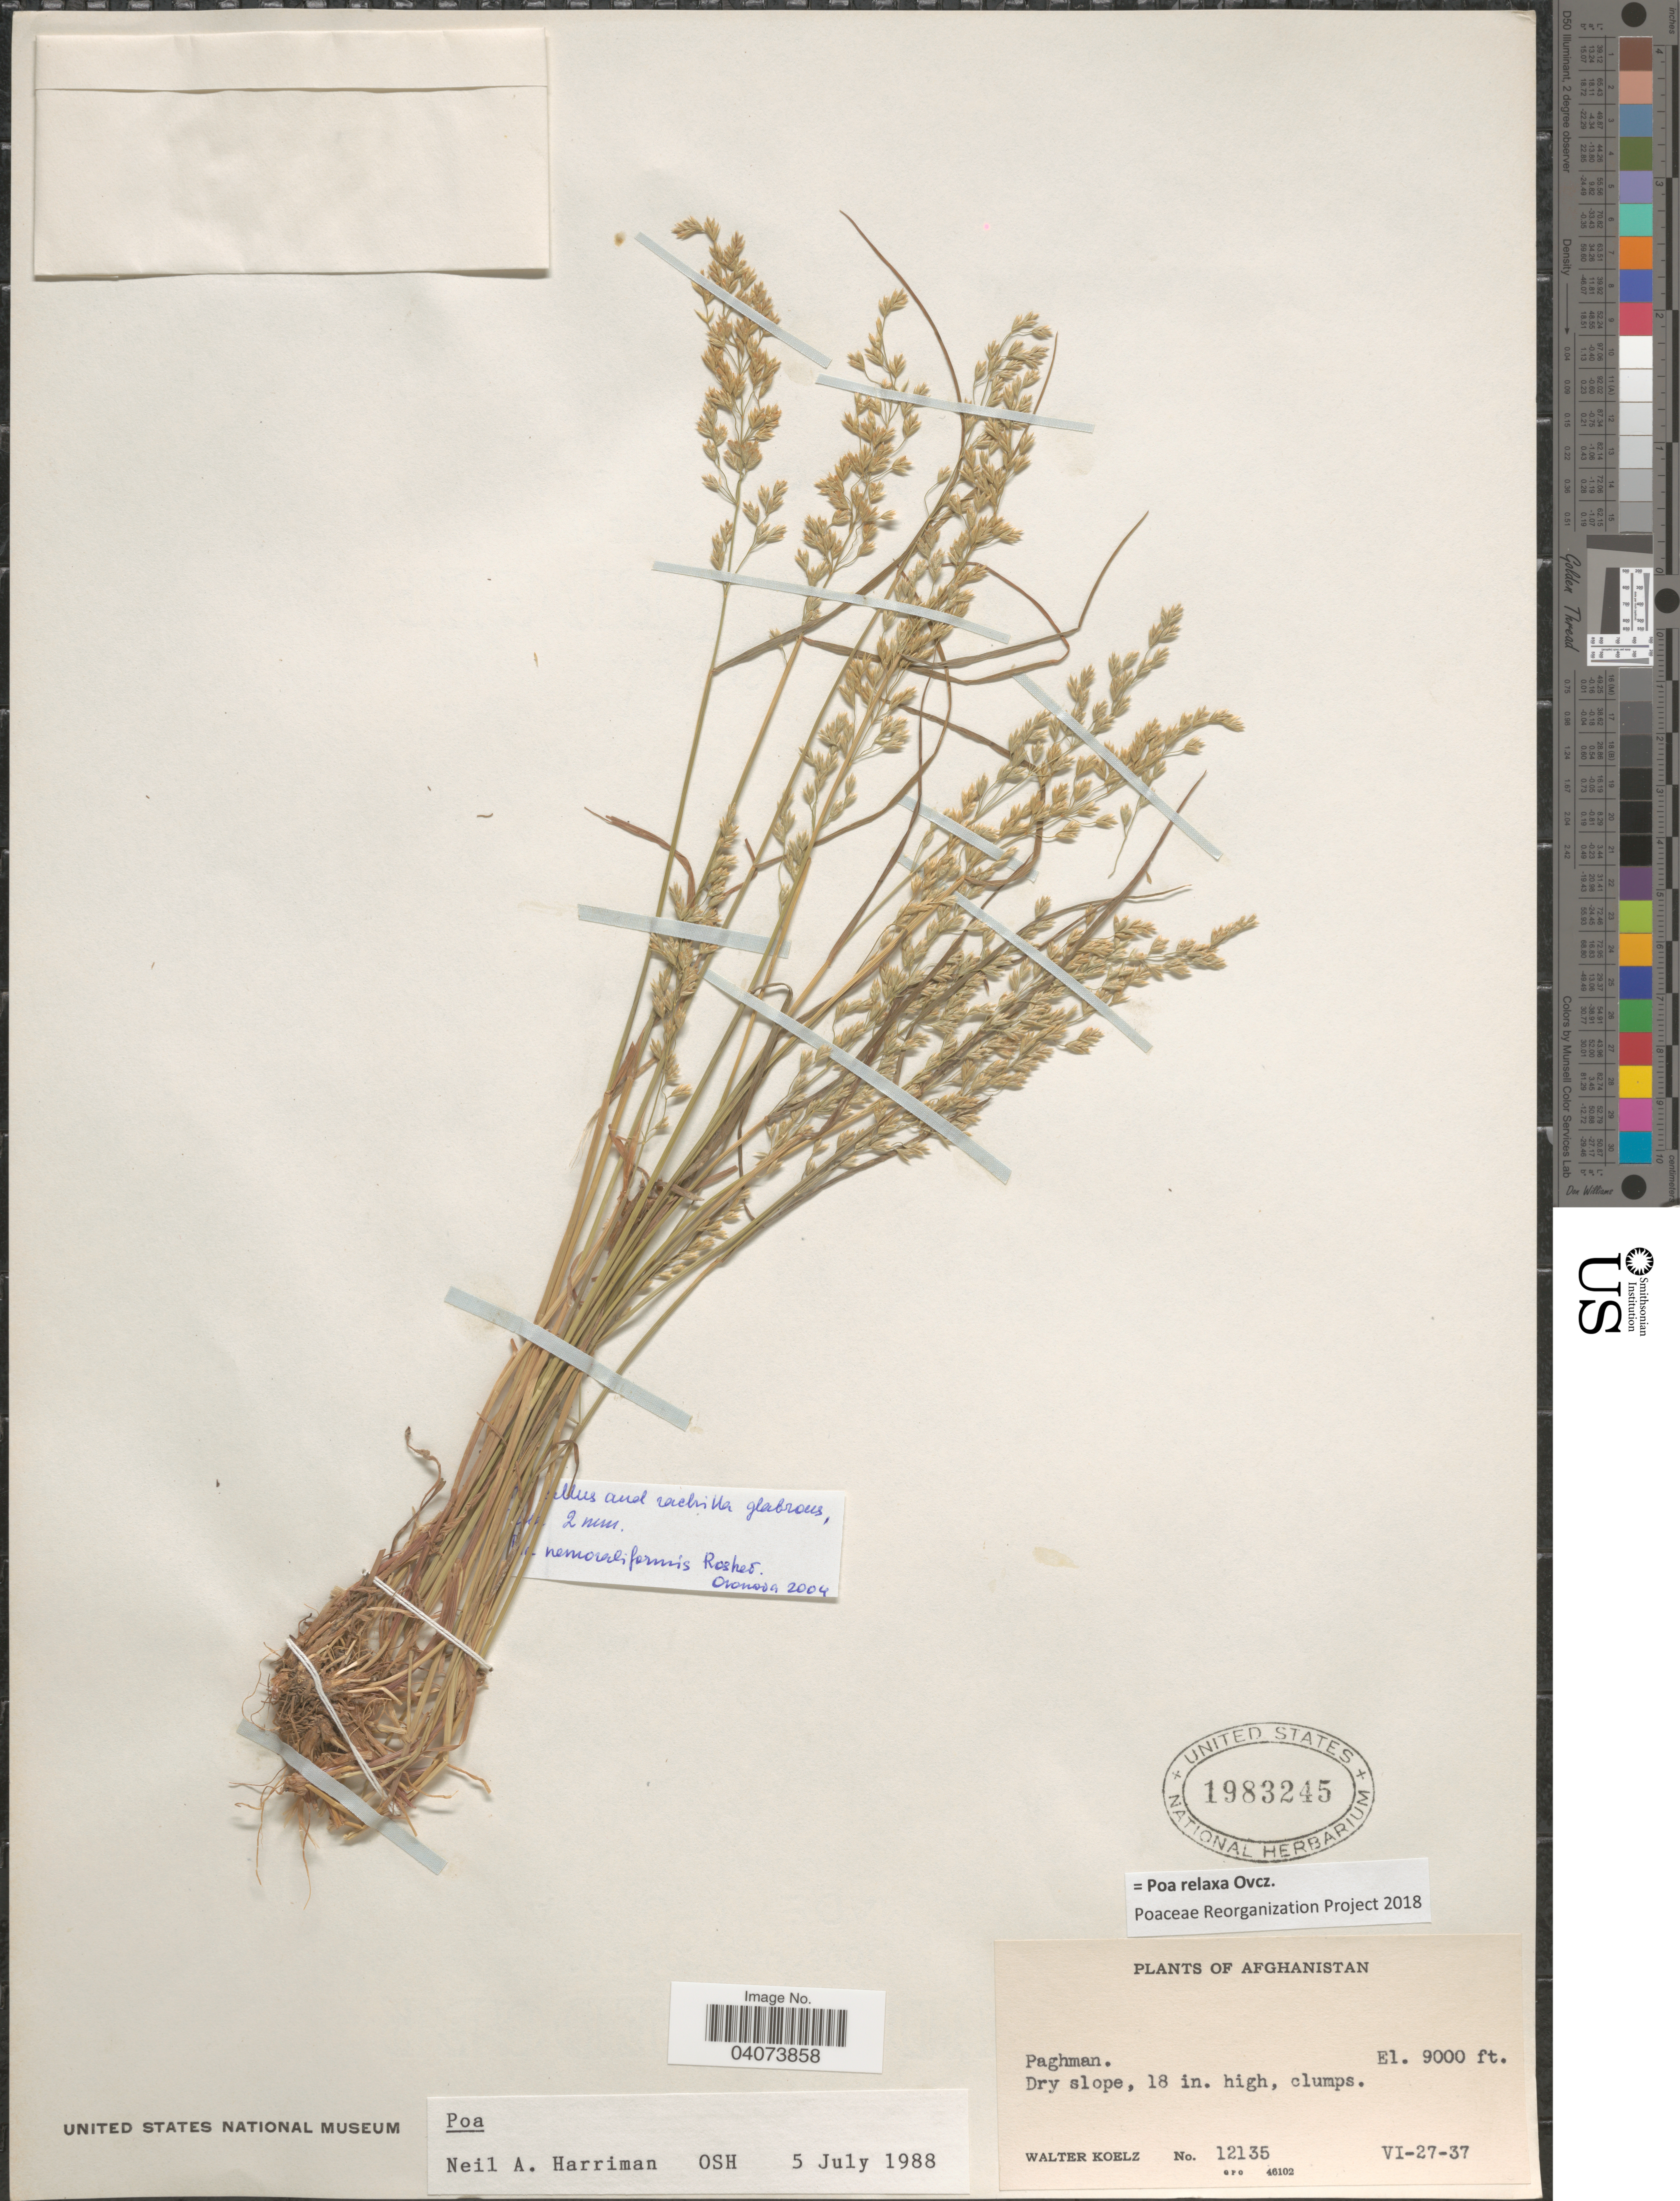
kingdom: Plantae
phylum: Tracheophyta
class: Liliopsida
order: Poales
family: Poaceae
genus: Poa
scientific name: Poa relaxa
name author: Ovcz.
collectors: W. N. Koelz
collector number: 12135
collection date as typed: Transcribed d/m/y: 27/6/37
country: Afghanistan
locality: Paghman.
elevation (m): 2743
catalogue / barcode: US 1983245